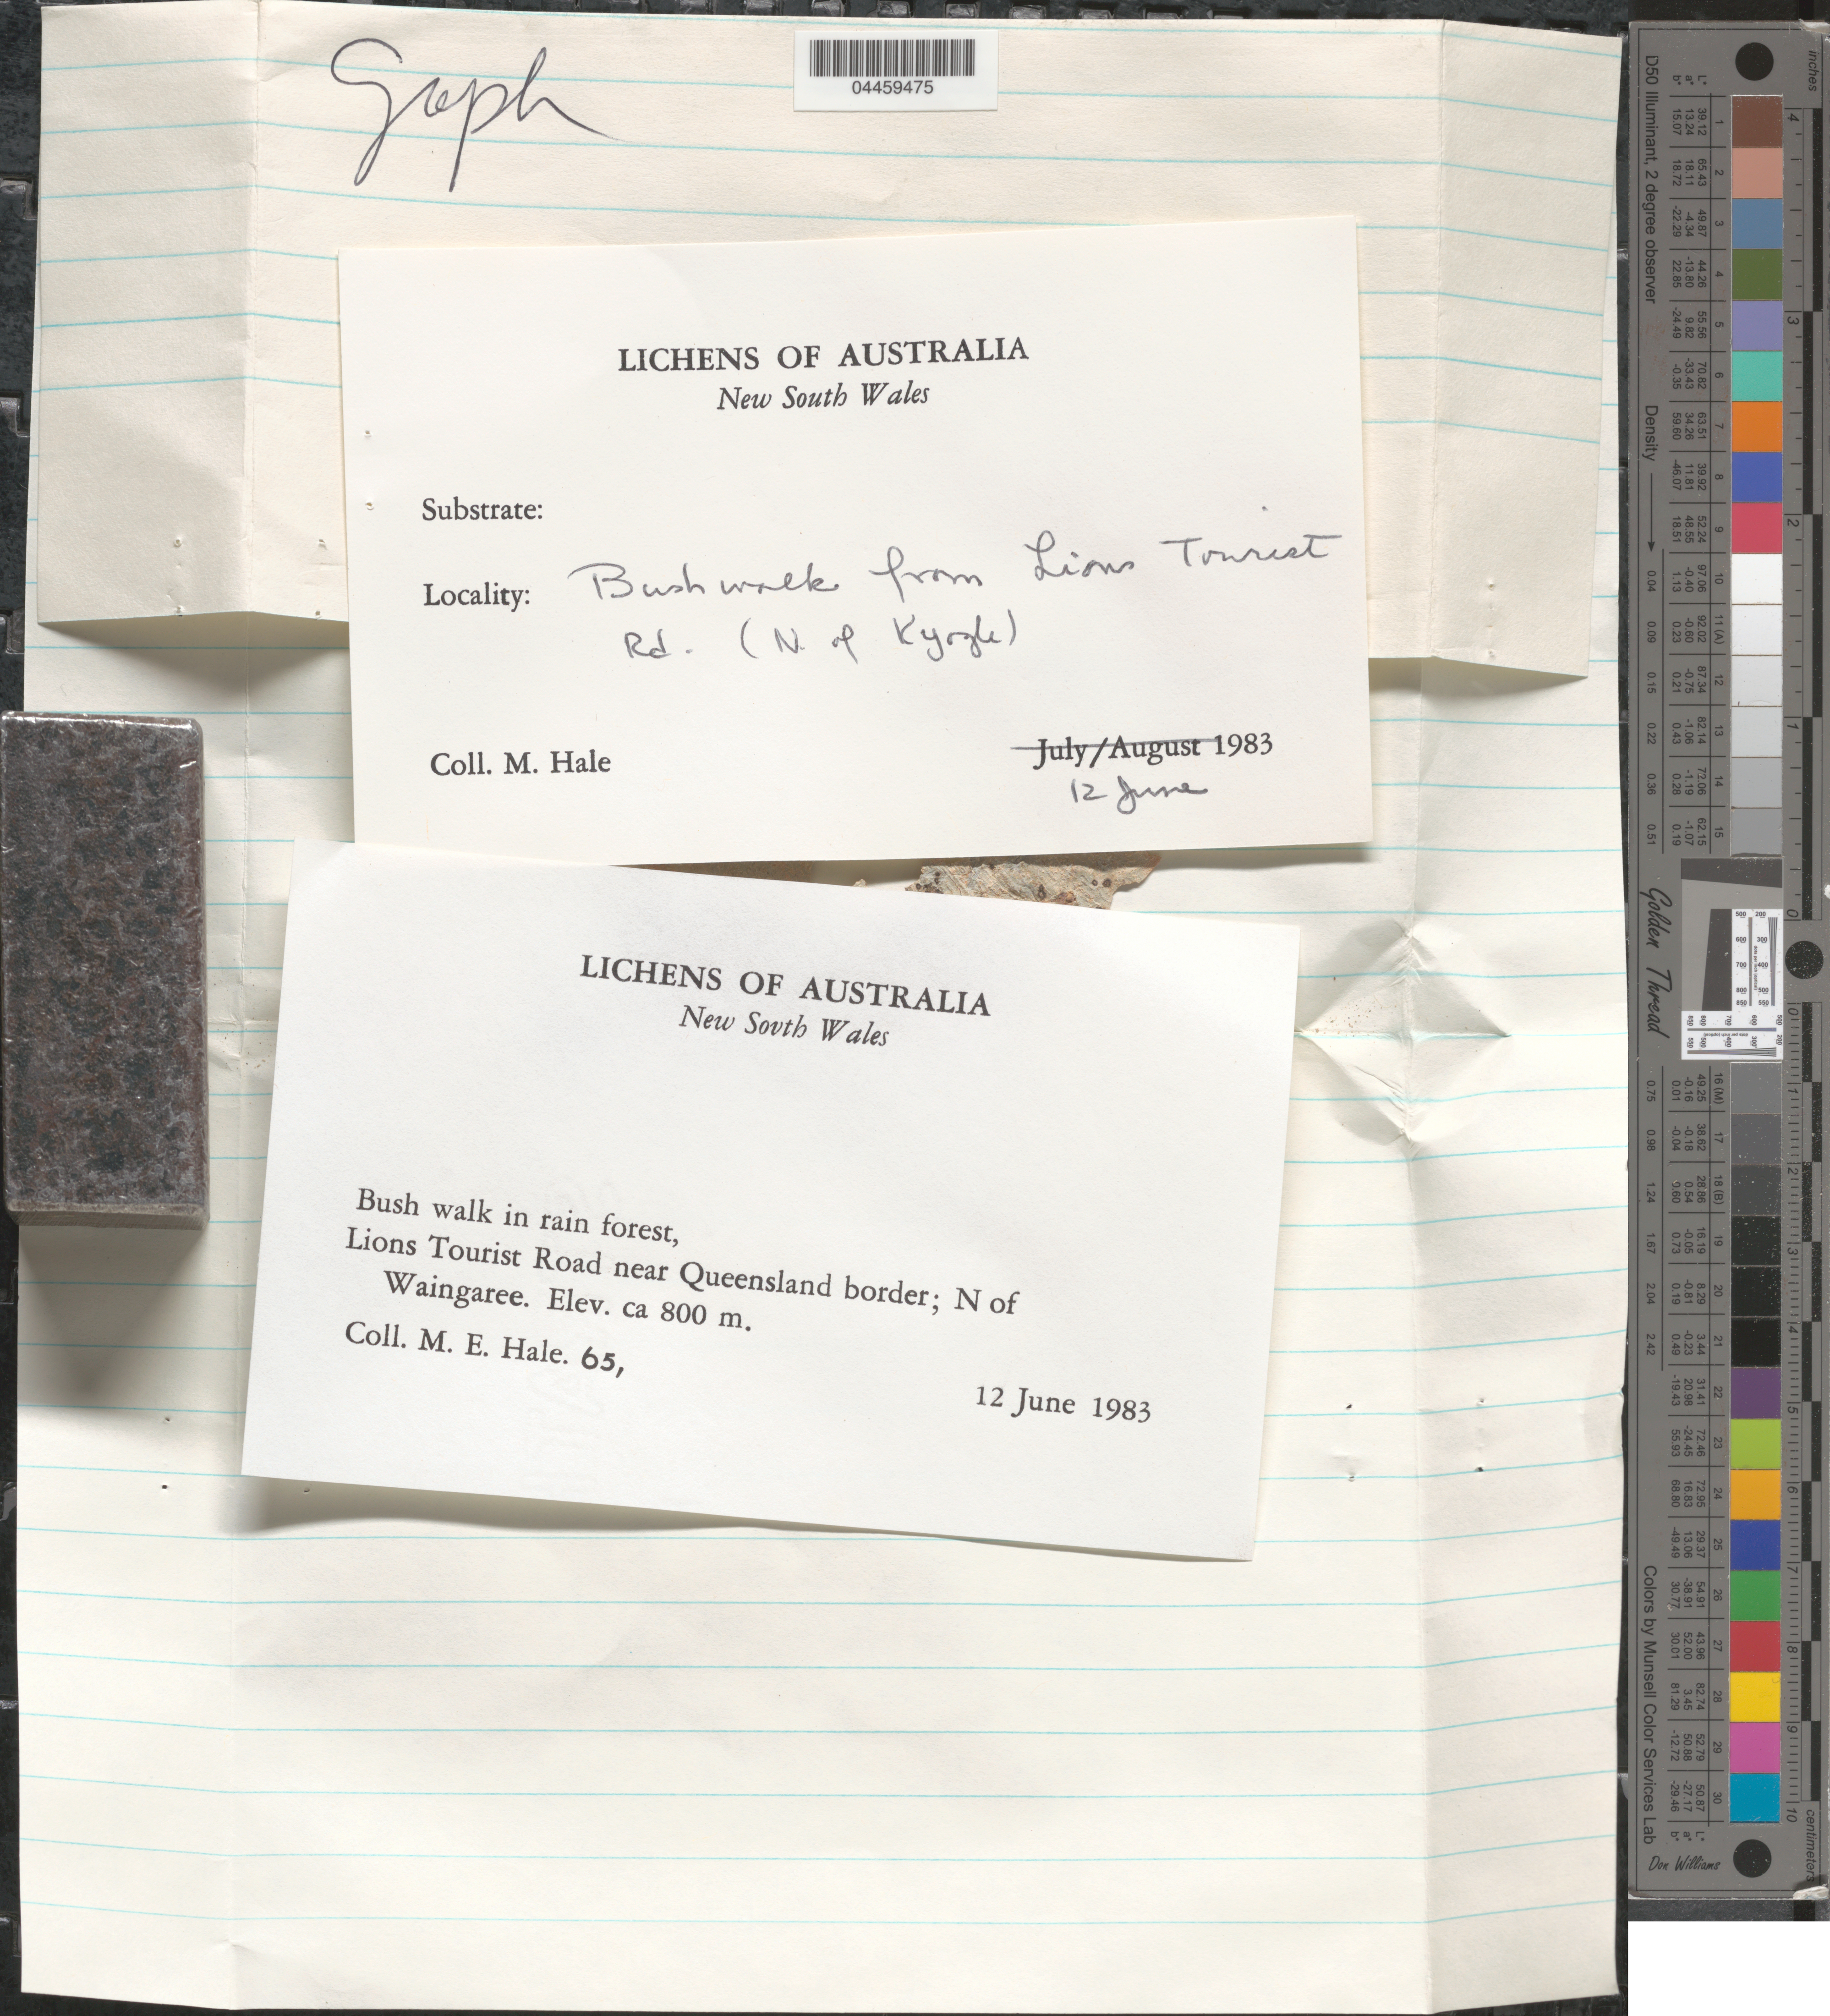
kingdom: Fungi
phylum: Ascomycota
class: Lecanoromycetes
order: Ostropales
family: Graphidaceae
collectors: M. Hale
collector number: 65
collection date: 1983-06-12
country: Australia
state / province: New South Wales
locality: Bush walk in rain forest, Lions Tourist Road near Queensland border; N of Waingaree. (N of Kyogle).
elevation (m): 800